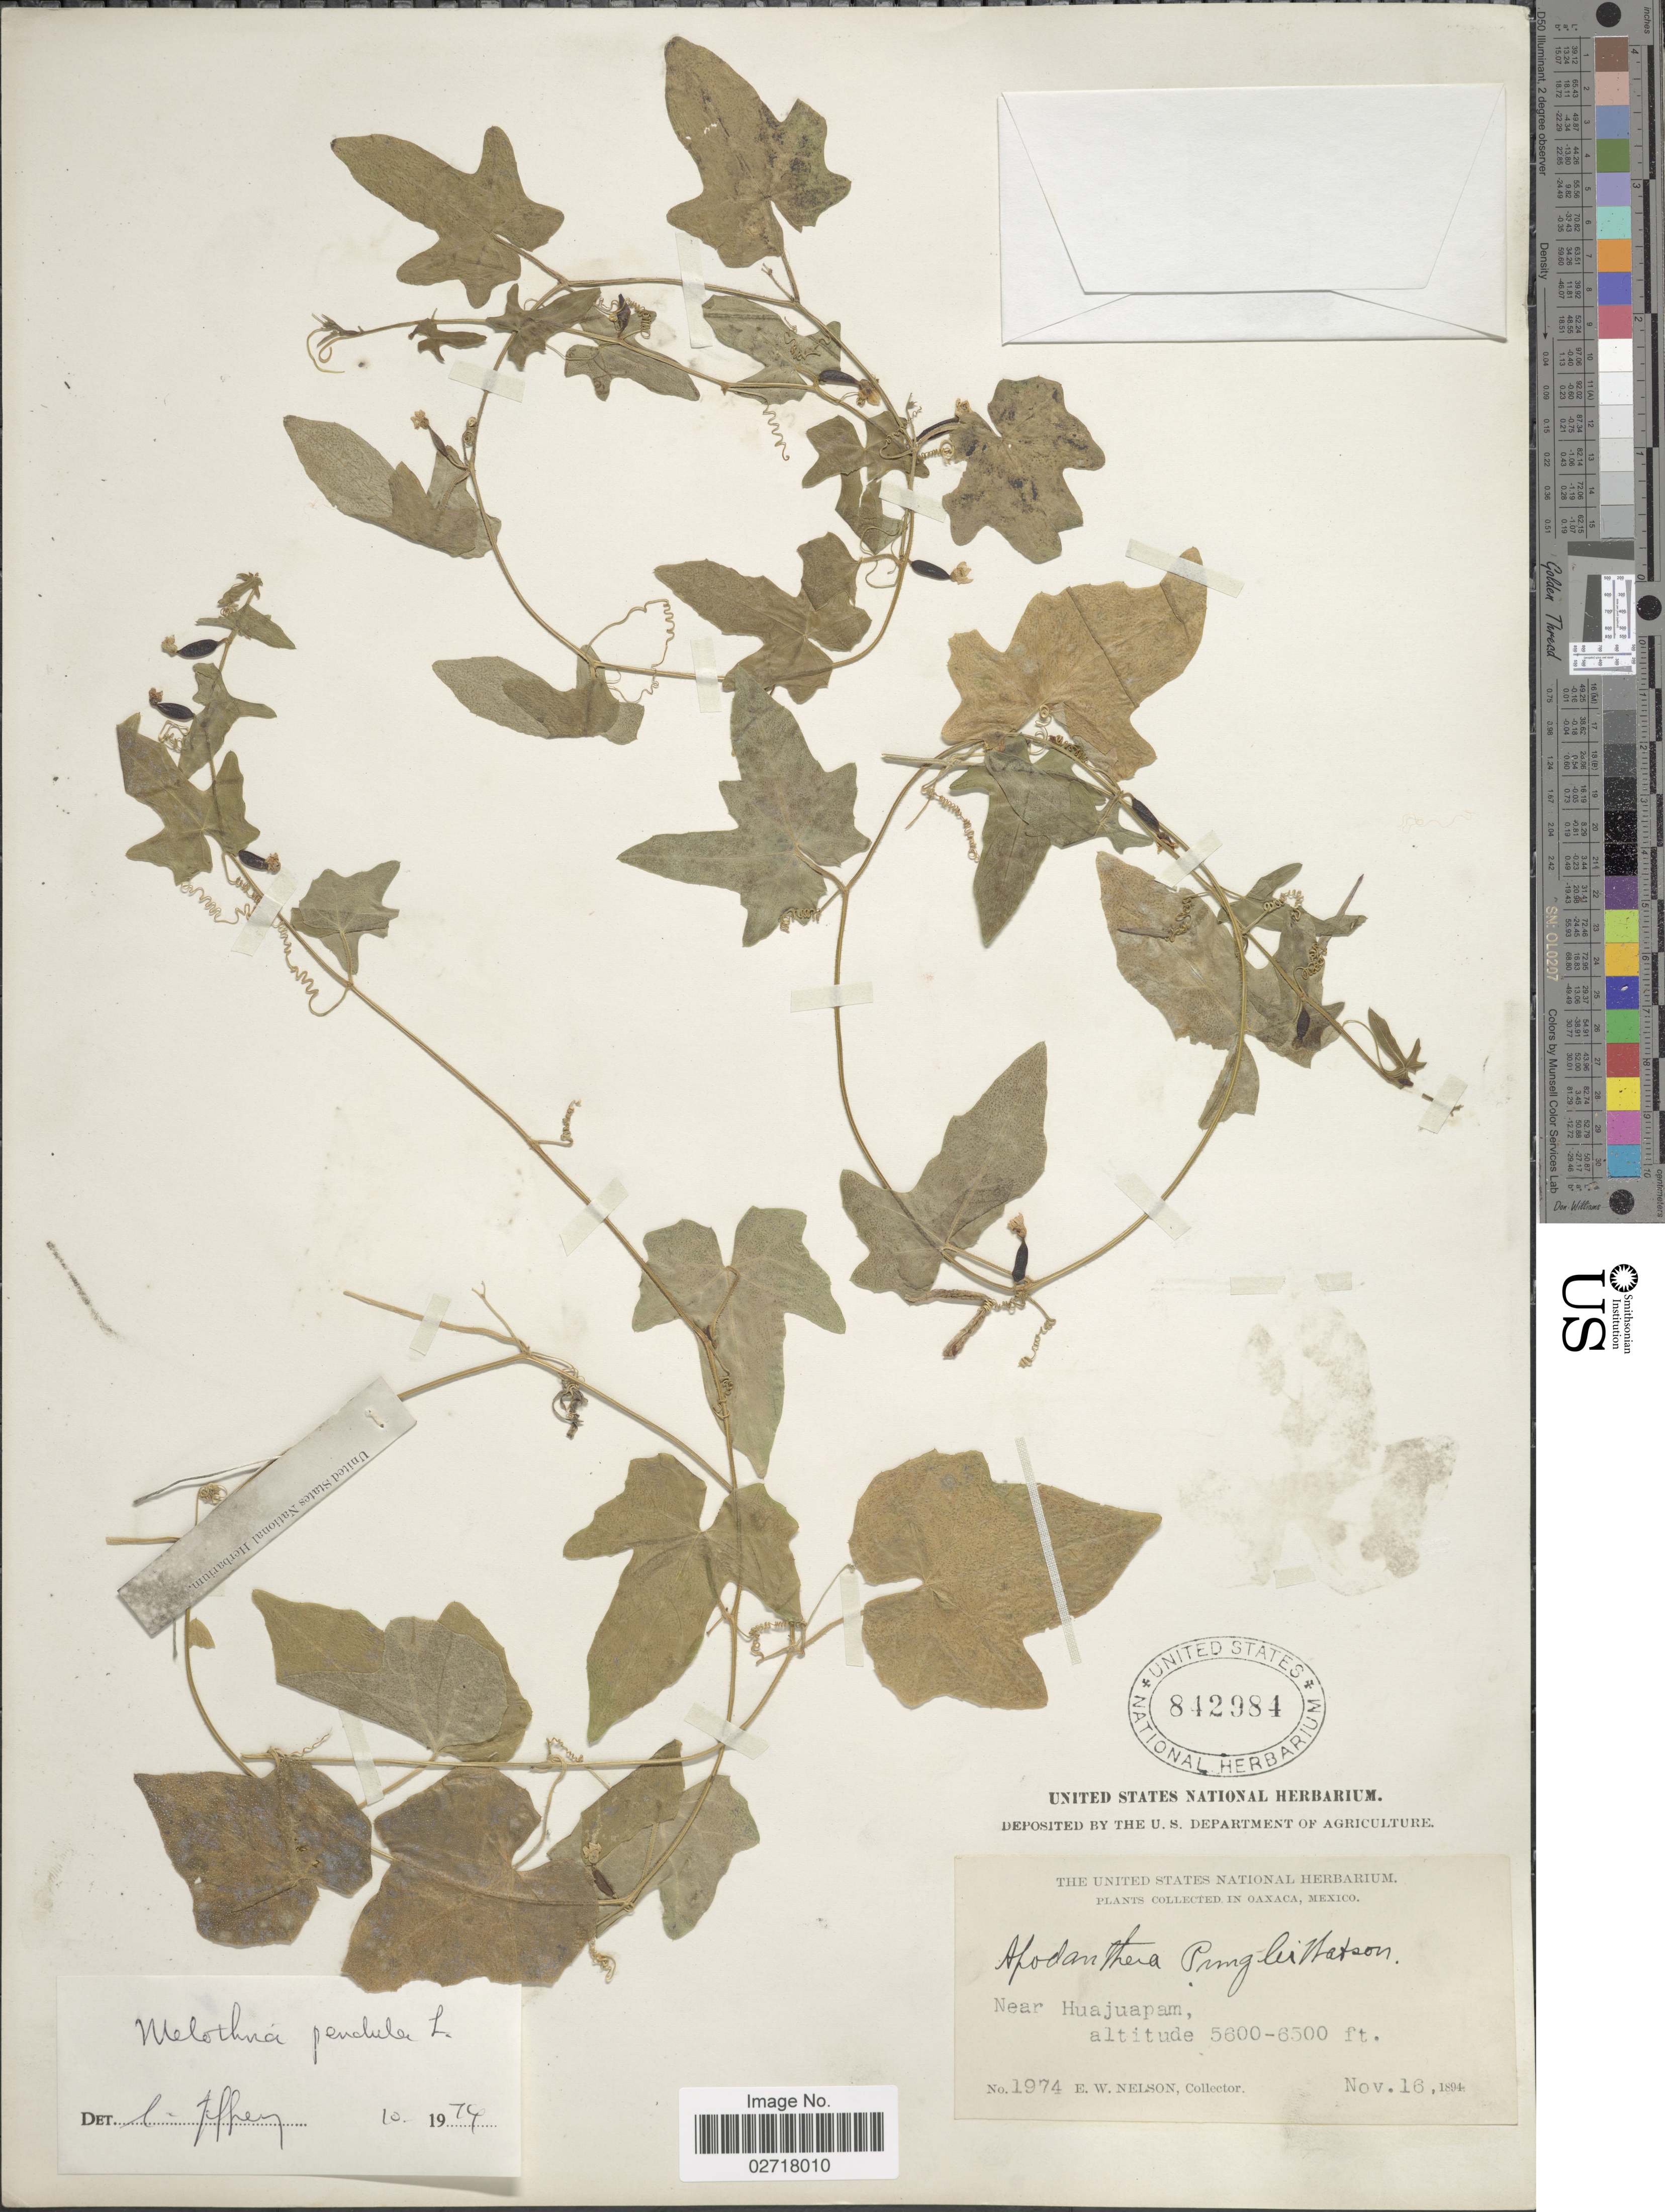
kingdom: Plantae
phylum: Tracheophyta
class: Magnoliopsida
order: Cucurbitales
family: Cucurbitaceae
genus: Melothria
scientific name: Melothria pringlei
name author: (S. Watson) Mart. Crov.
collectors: E. W. Nelson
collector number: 1974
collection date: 1894-11-16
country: Mexico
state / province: Oaxaca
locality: Near Huajuapam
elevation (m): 1707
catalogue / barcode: US 842984